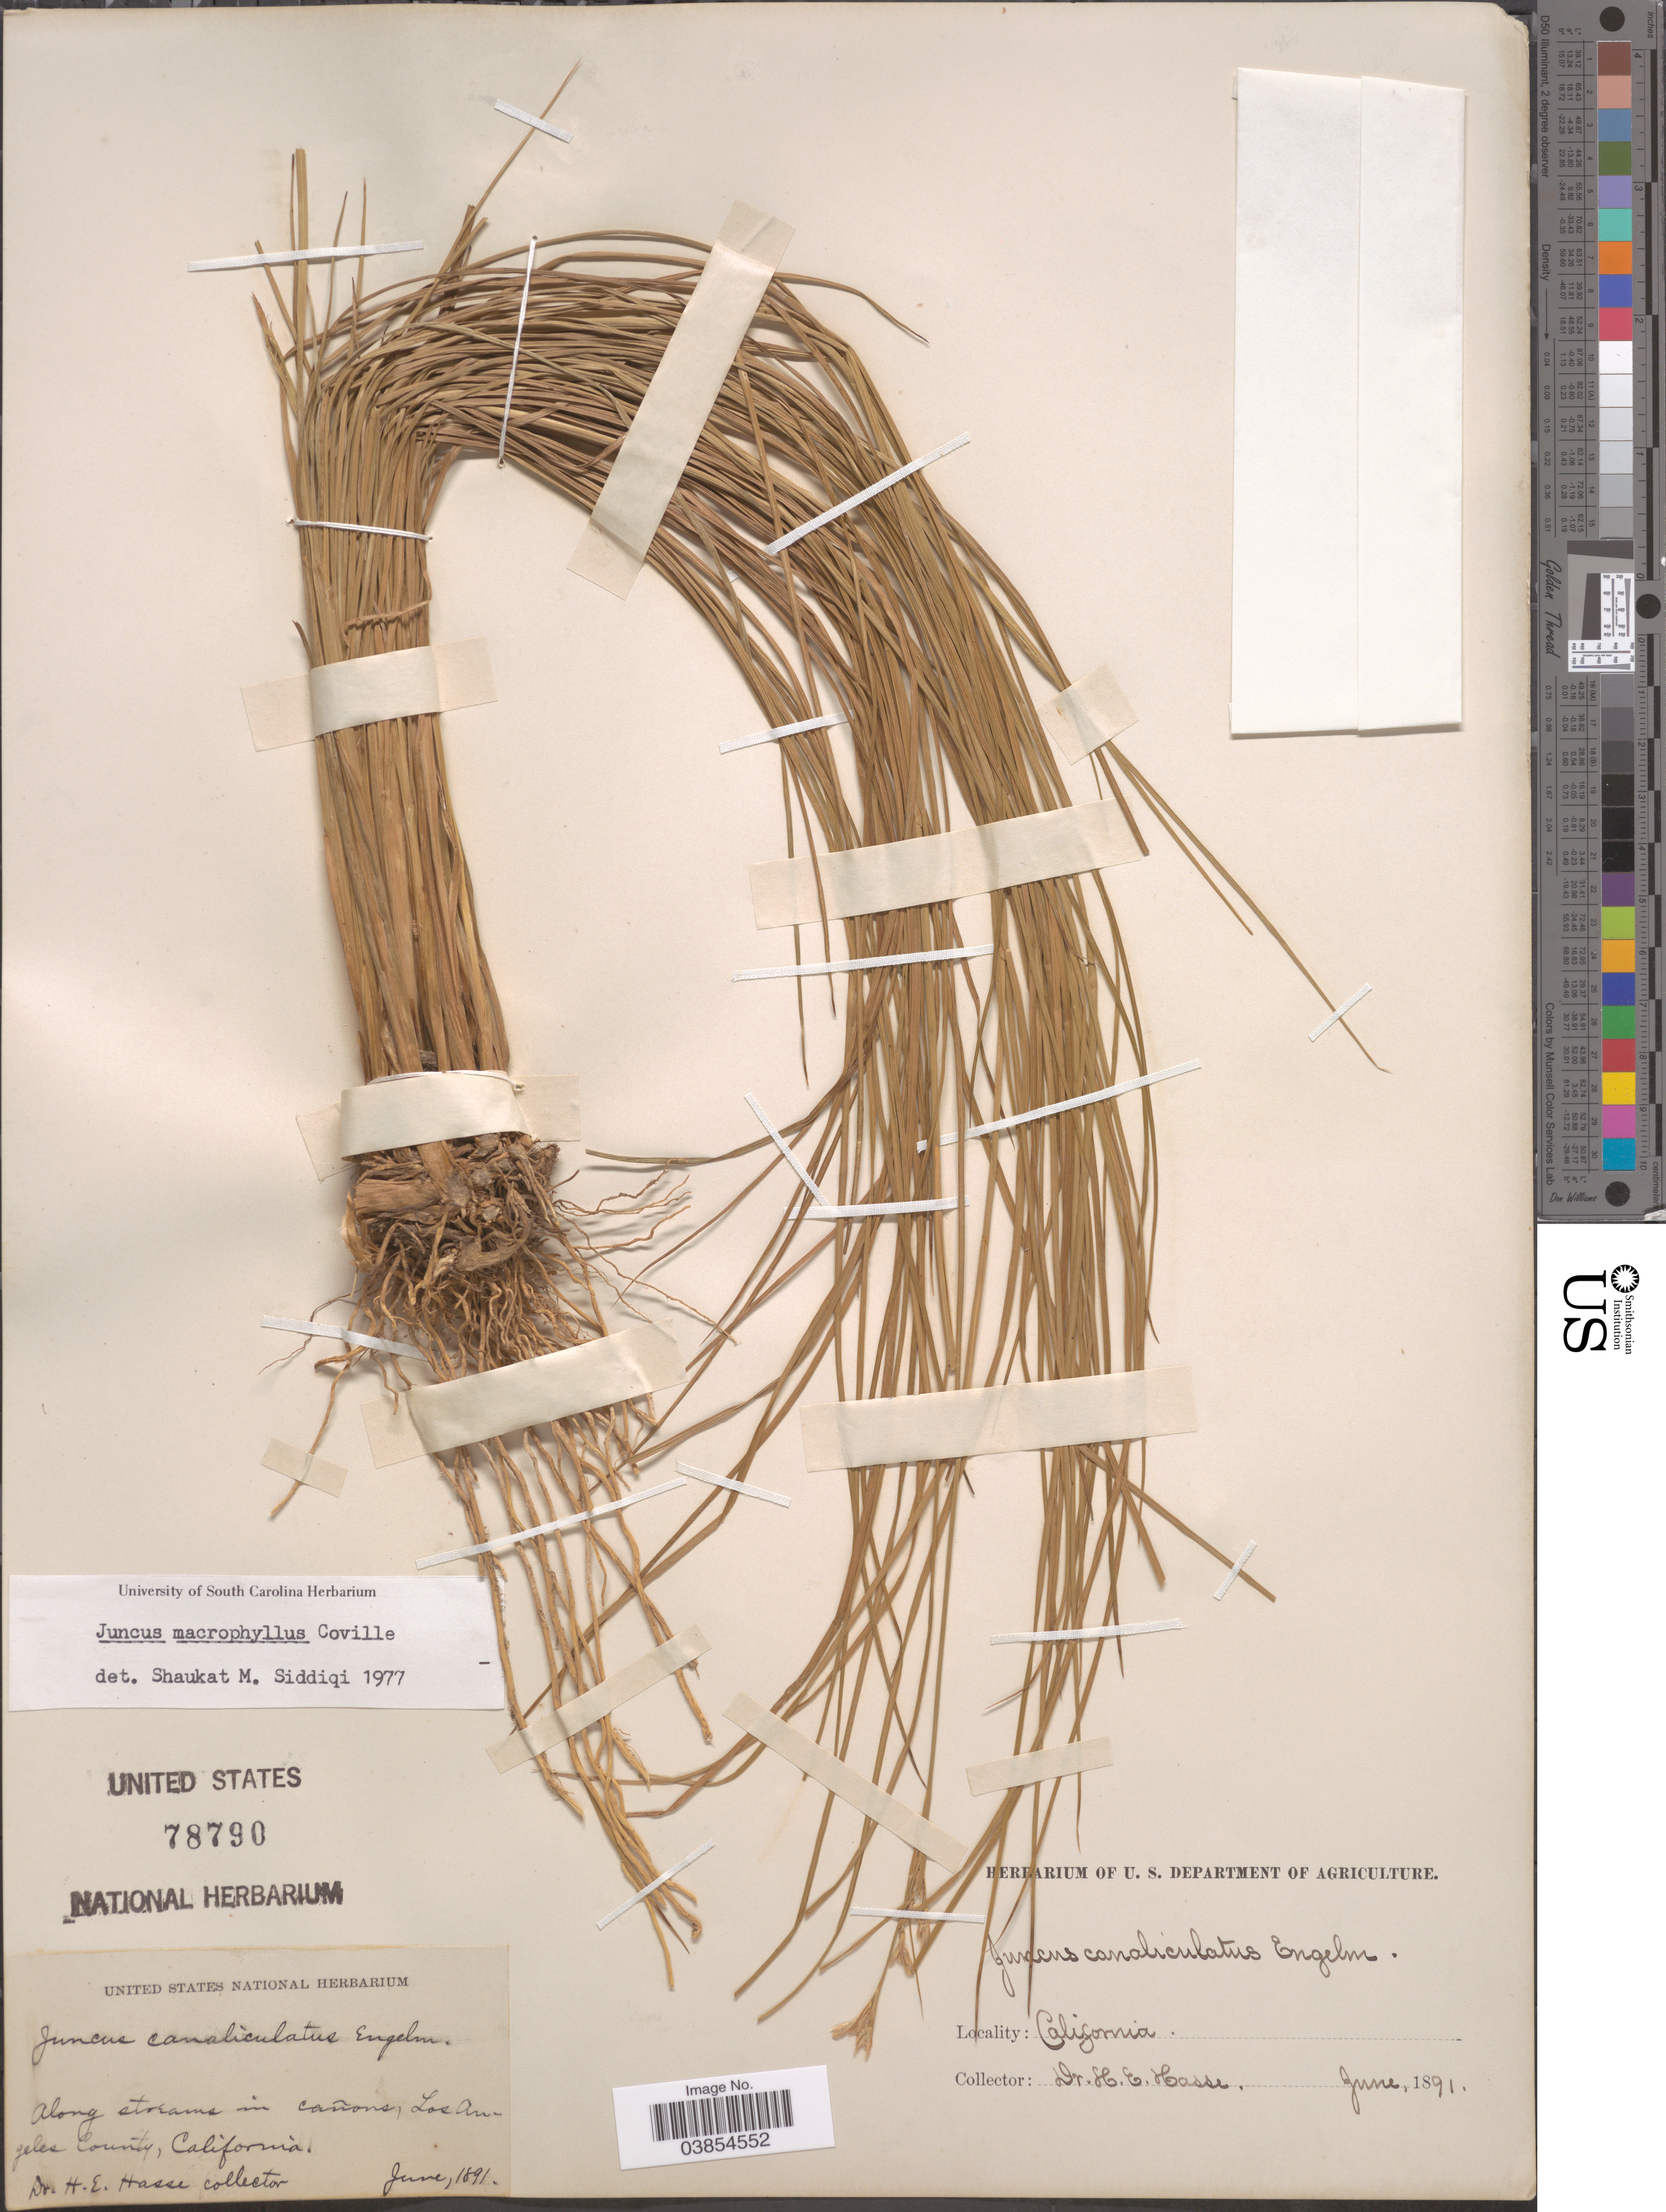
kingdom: Plantae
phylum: Tracheophyta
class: Liliopsida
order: Poales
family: Juncaceae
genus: Juncus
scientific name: Juncus macrophyllus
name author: Coville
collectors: H. E. Hasse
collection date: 1891-06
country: United States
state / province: California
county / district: Los Angeles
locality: Along streams in cañons, Los Angeles County.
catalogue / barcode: US 78790